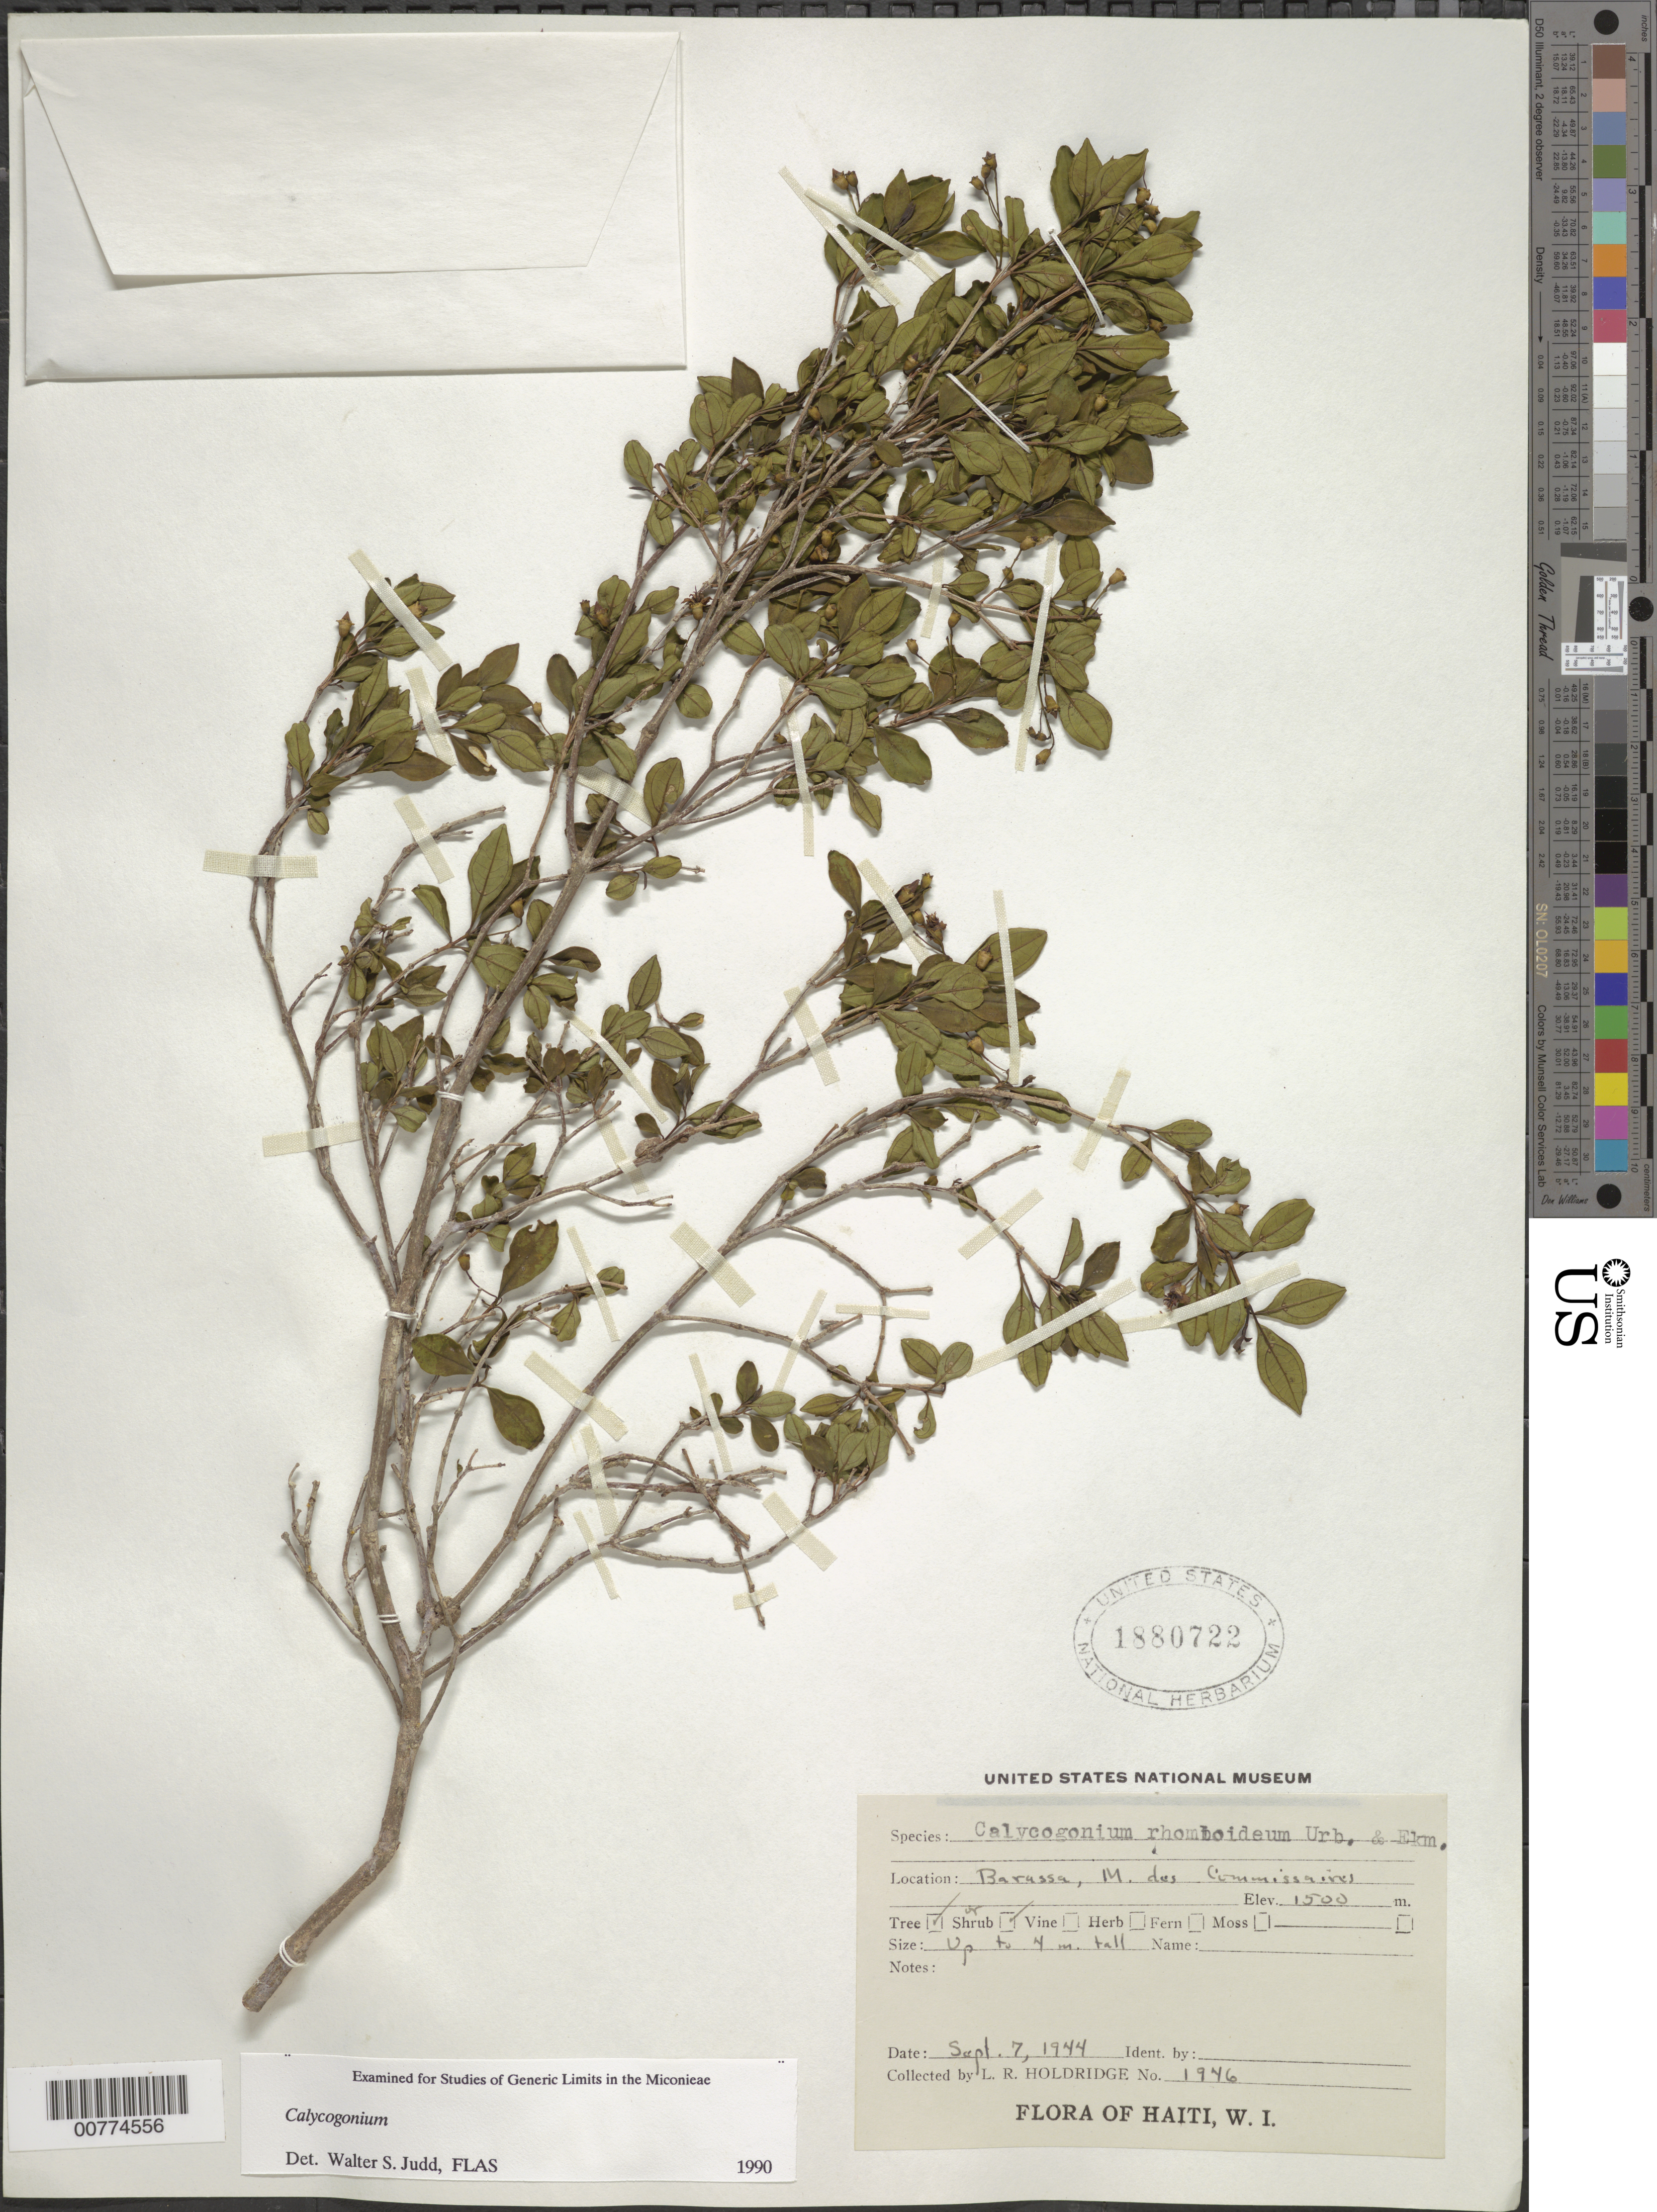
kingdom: Plantae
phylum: Tracheophyta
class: Magnoliopsida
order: Myrtales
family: Melastomataceae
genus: Calycogonium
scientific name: Calycogonium rhomboideum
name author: Urb. & Ekman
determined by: Judd, Walter S.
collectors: L. Holdridge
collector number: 1946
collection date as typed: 07 Sep 1944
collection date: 1944-09-07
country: Haiti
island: Hispaniola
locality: Barassá, M. des Commissaires.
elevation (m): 1500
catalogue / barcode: US 1880722